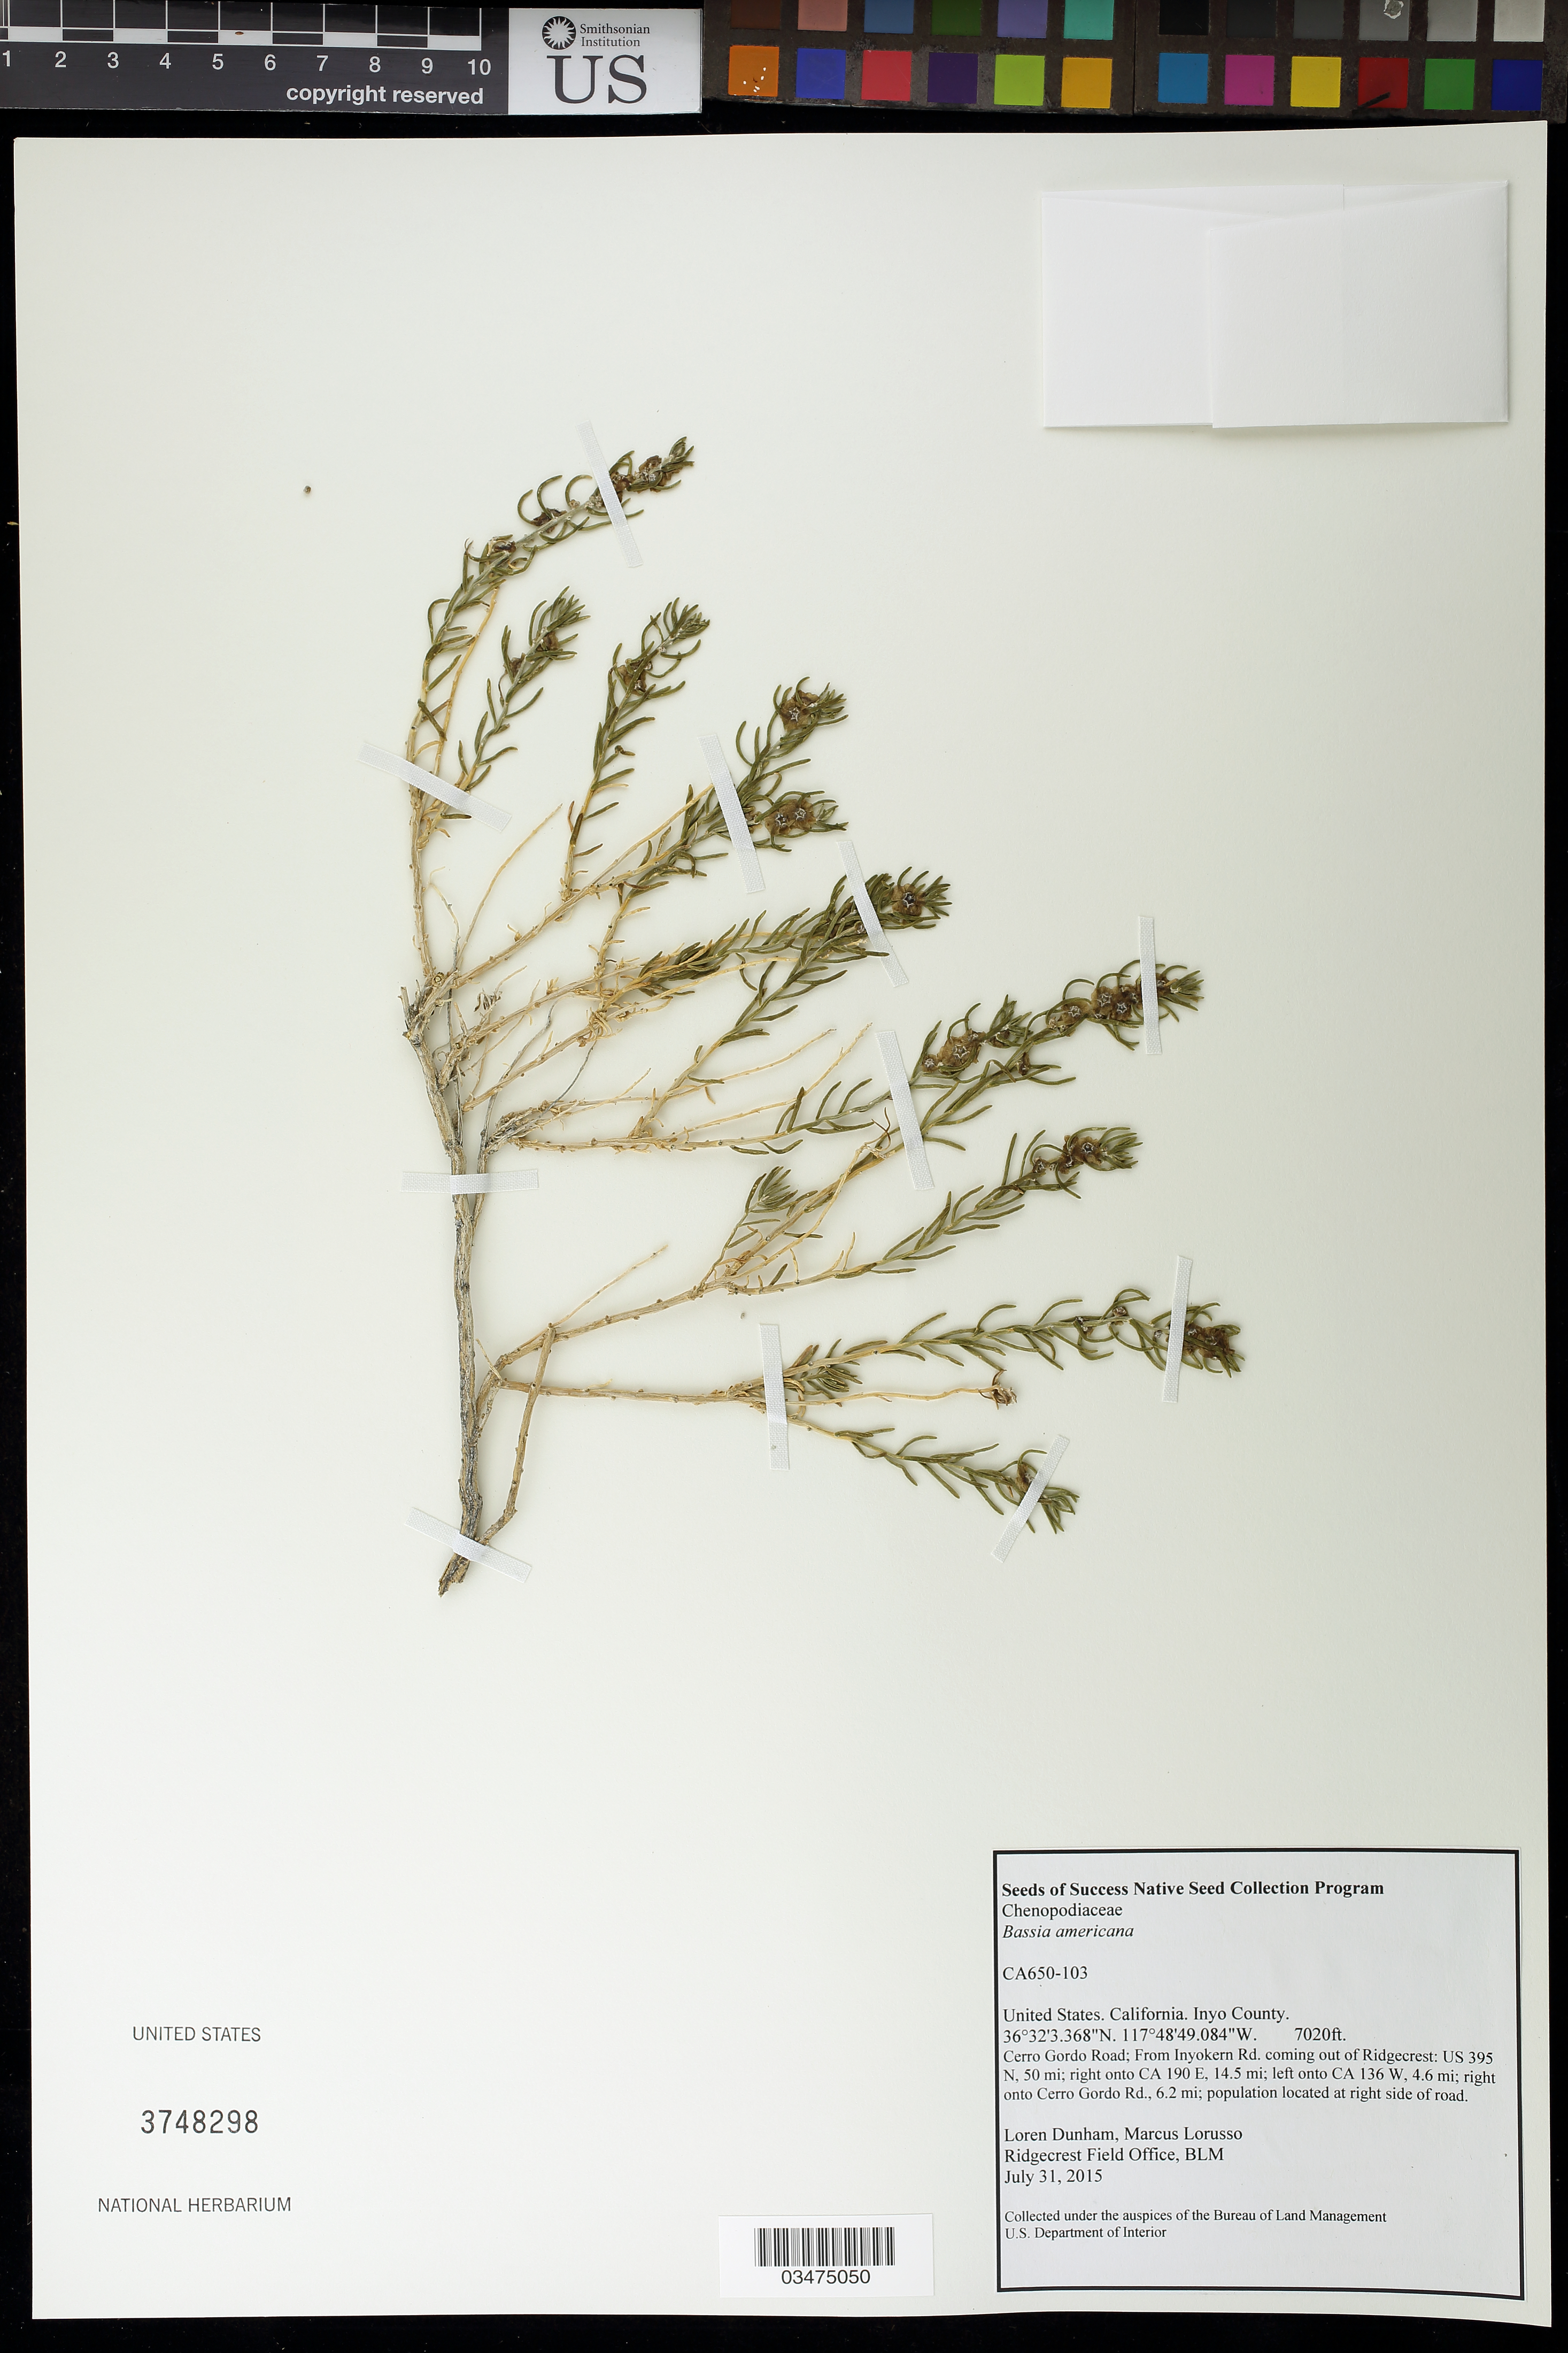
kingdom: Plantae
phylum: Tracheophyta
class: Magnoliopsida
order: Caryophyllales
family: Amaranthaceae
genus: Bassia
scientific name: Bassia americana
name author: (S. Watson) A.J. Scott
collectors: L. Dunham & M. Lorusso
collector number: CA650-103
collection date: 2015-07-31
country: United States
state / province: California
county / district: Inyo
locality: Cerro Gordo Rd., right side of road.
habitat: Big sagebrush shrubland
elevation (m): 2140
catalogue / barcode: US 3748298